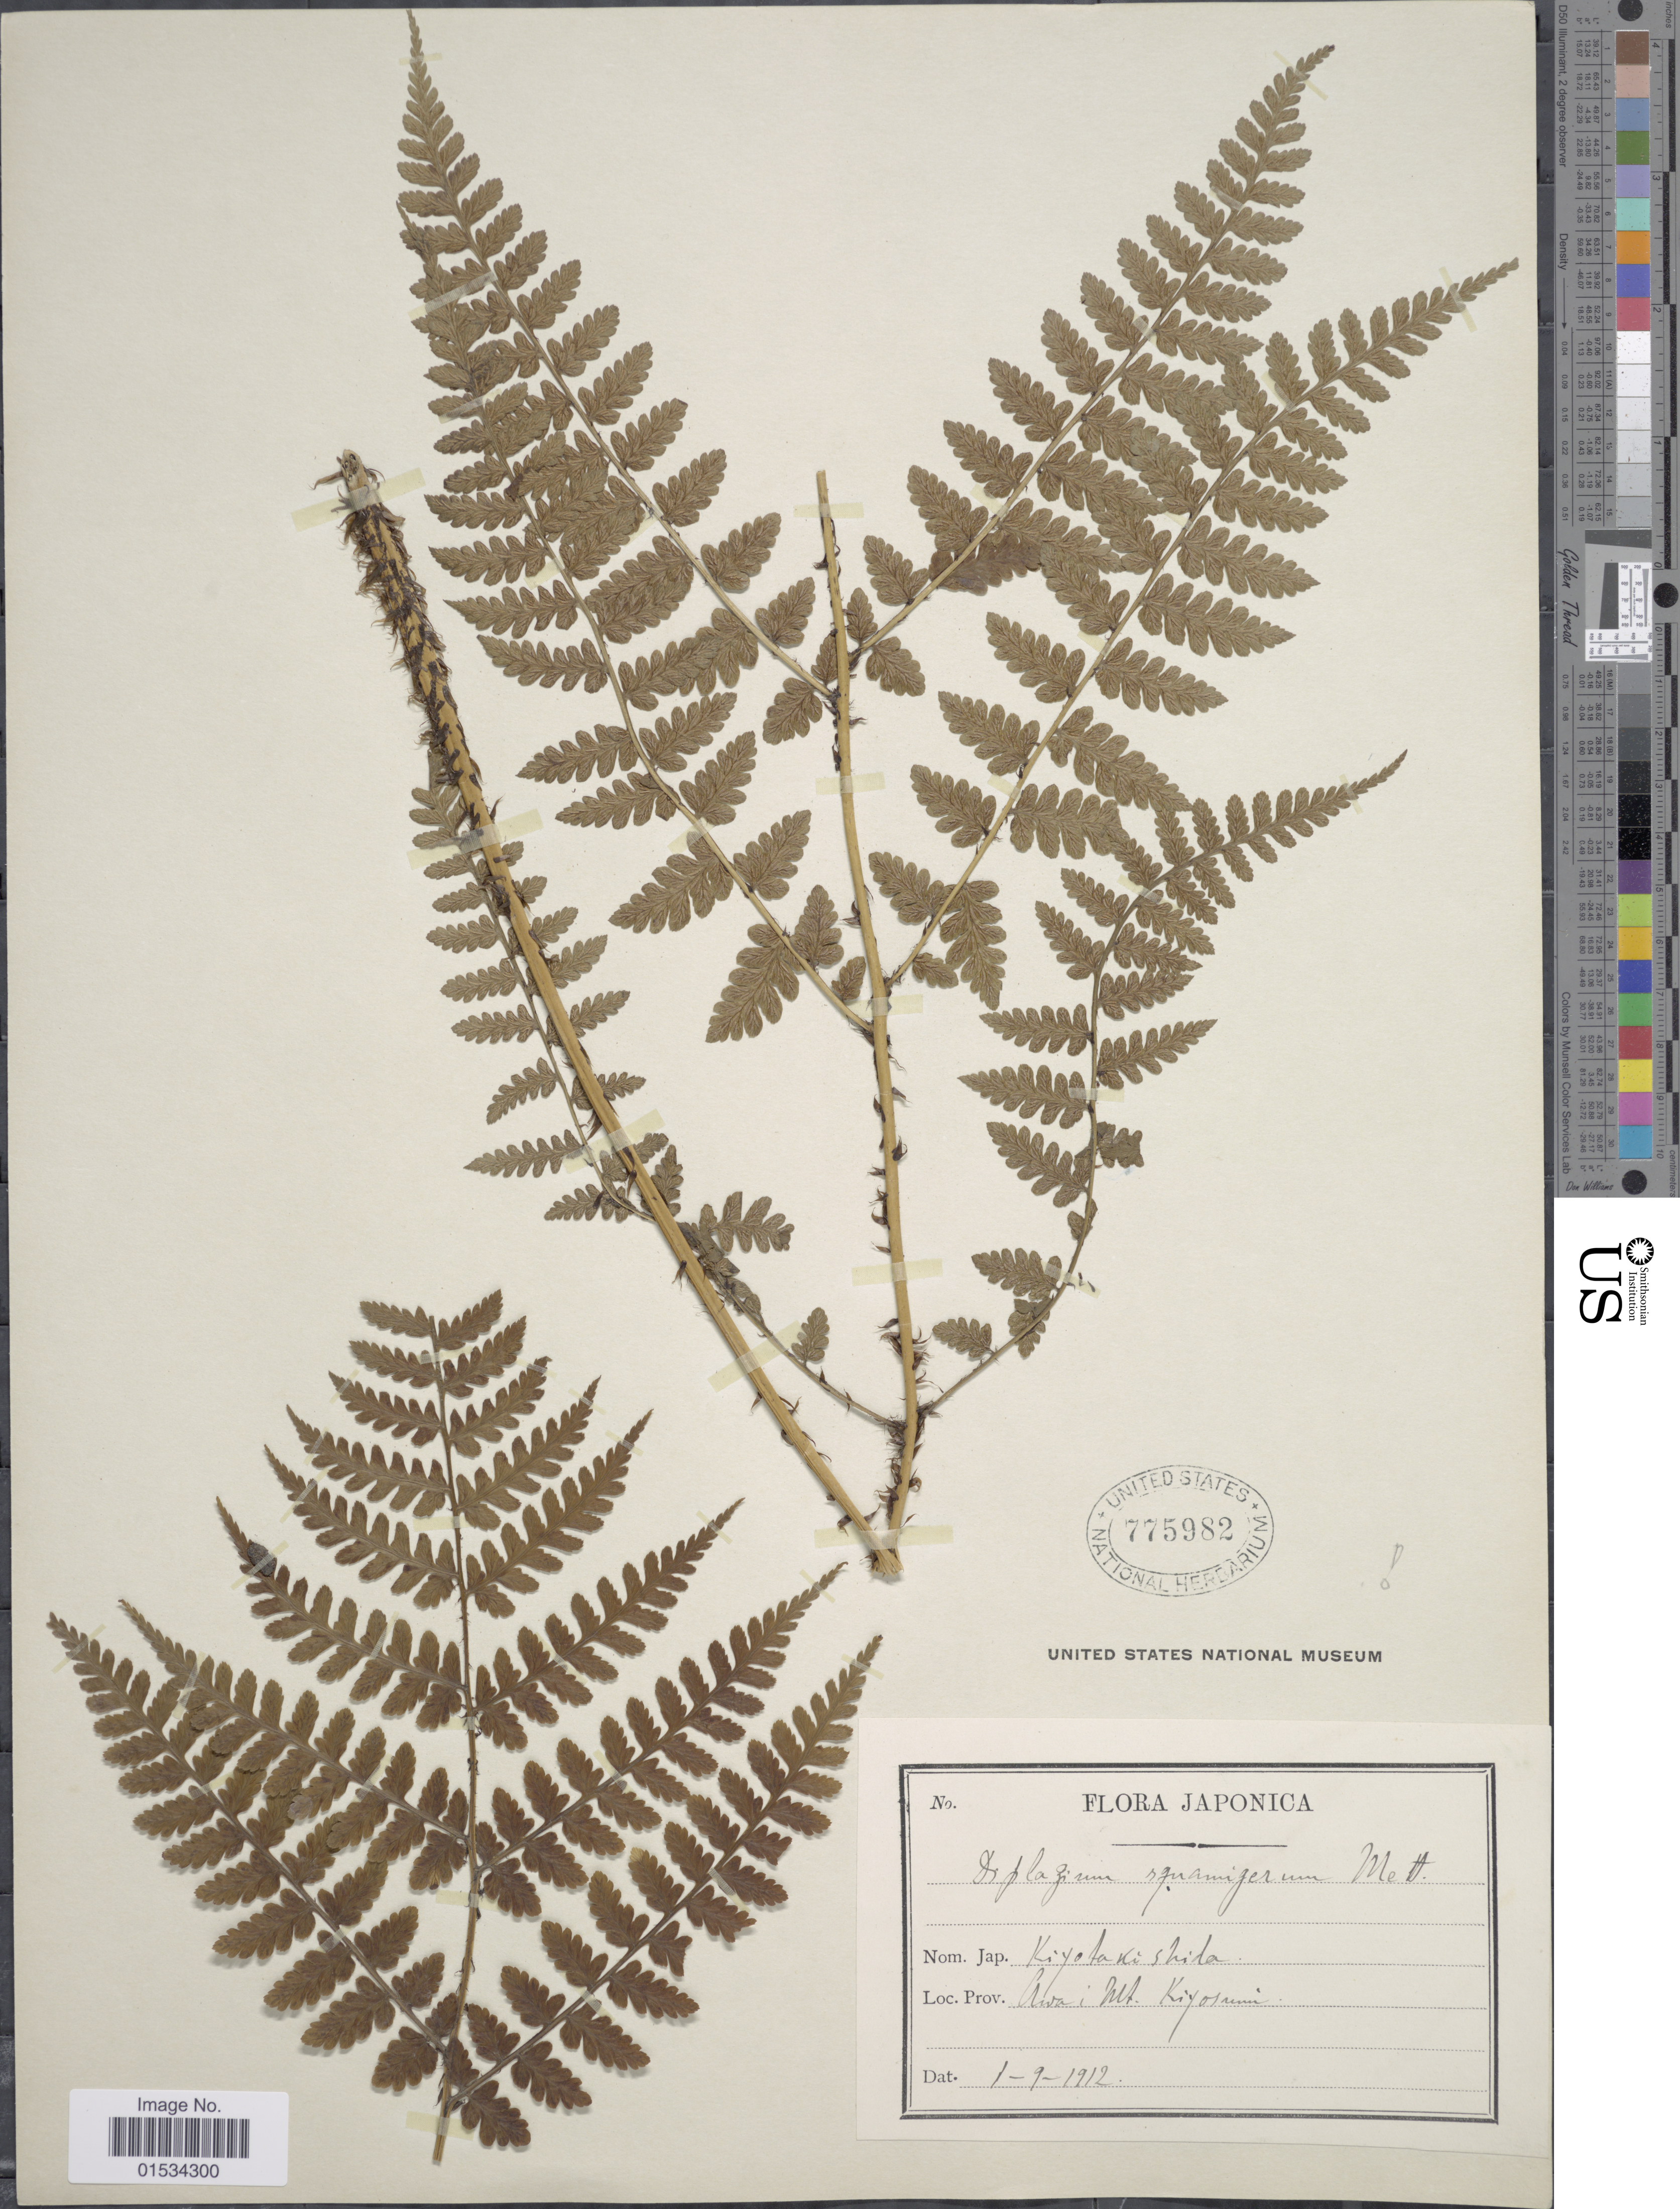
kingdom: Plantae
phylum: Tracheophyta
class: Polypodiopsida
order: Polypodiales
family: Athyriaceae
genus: Diplazium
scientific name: Diplazium squamigerum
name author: (Mett.) Christ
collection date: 1912-09-01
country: Japan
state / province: Tiba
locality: Awa: Mt. Kiyosumi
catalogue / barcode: US 775982